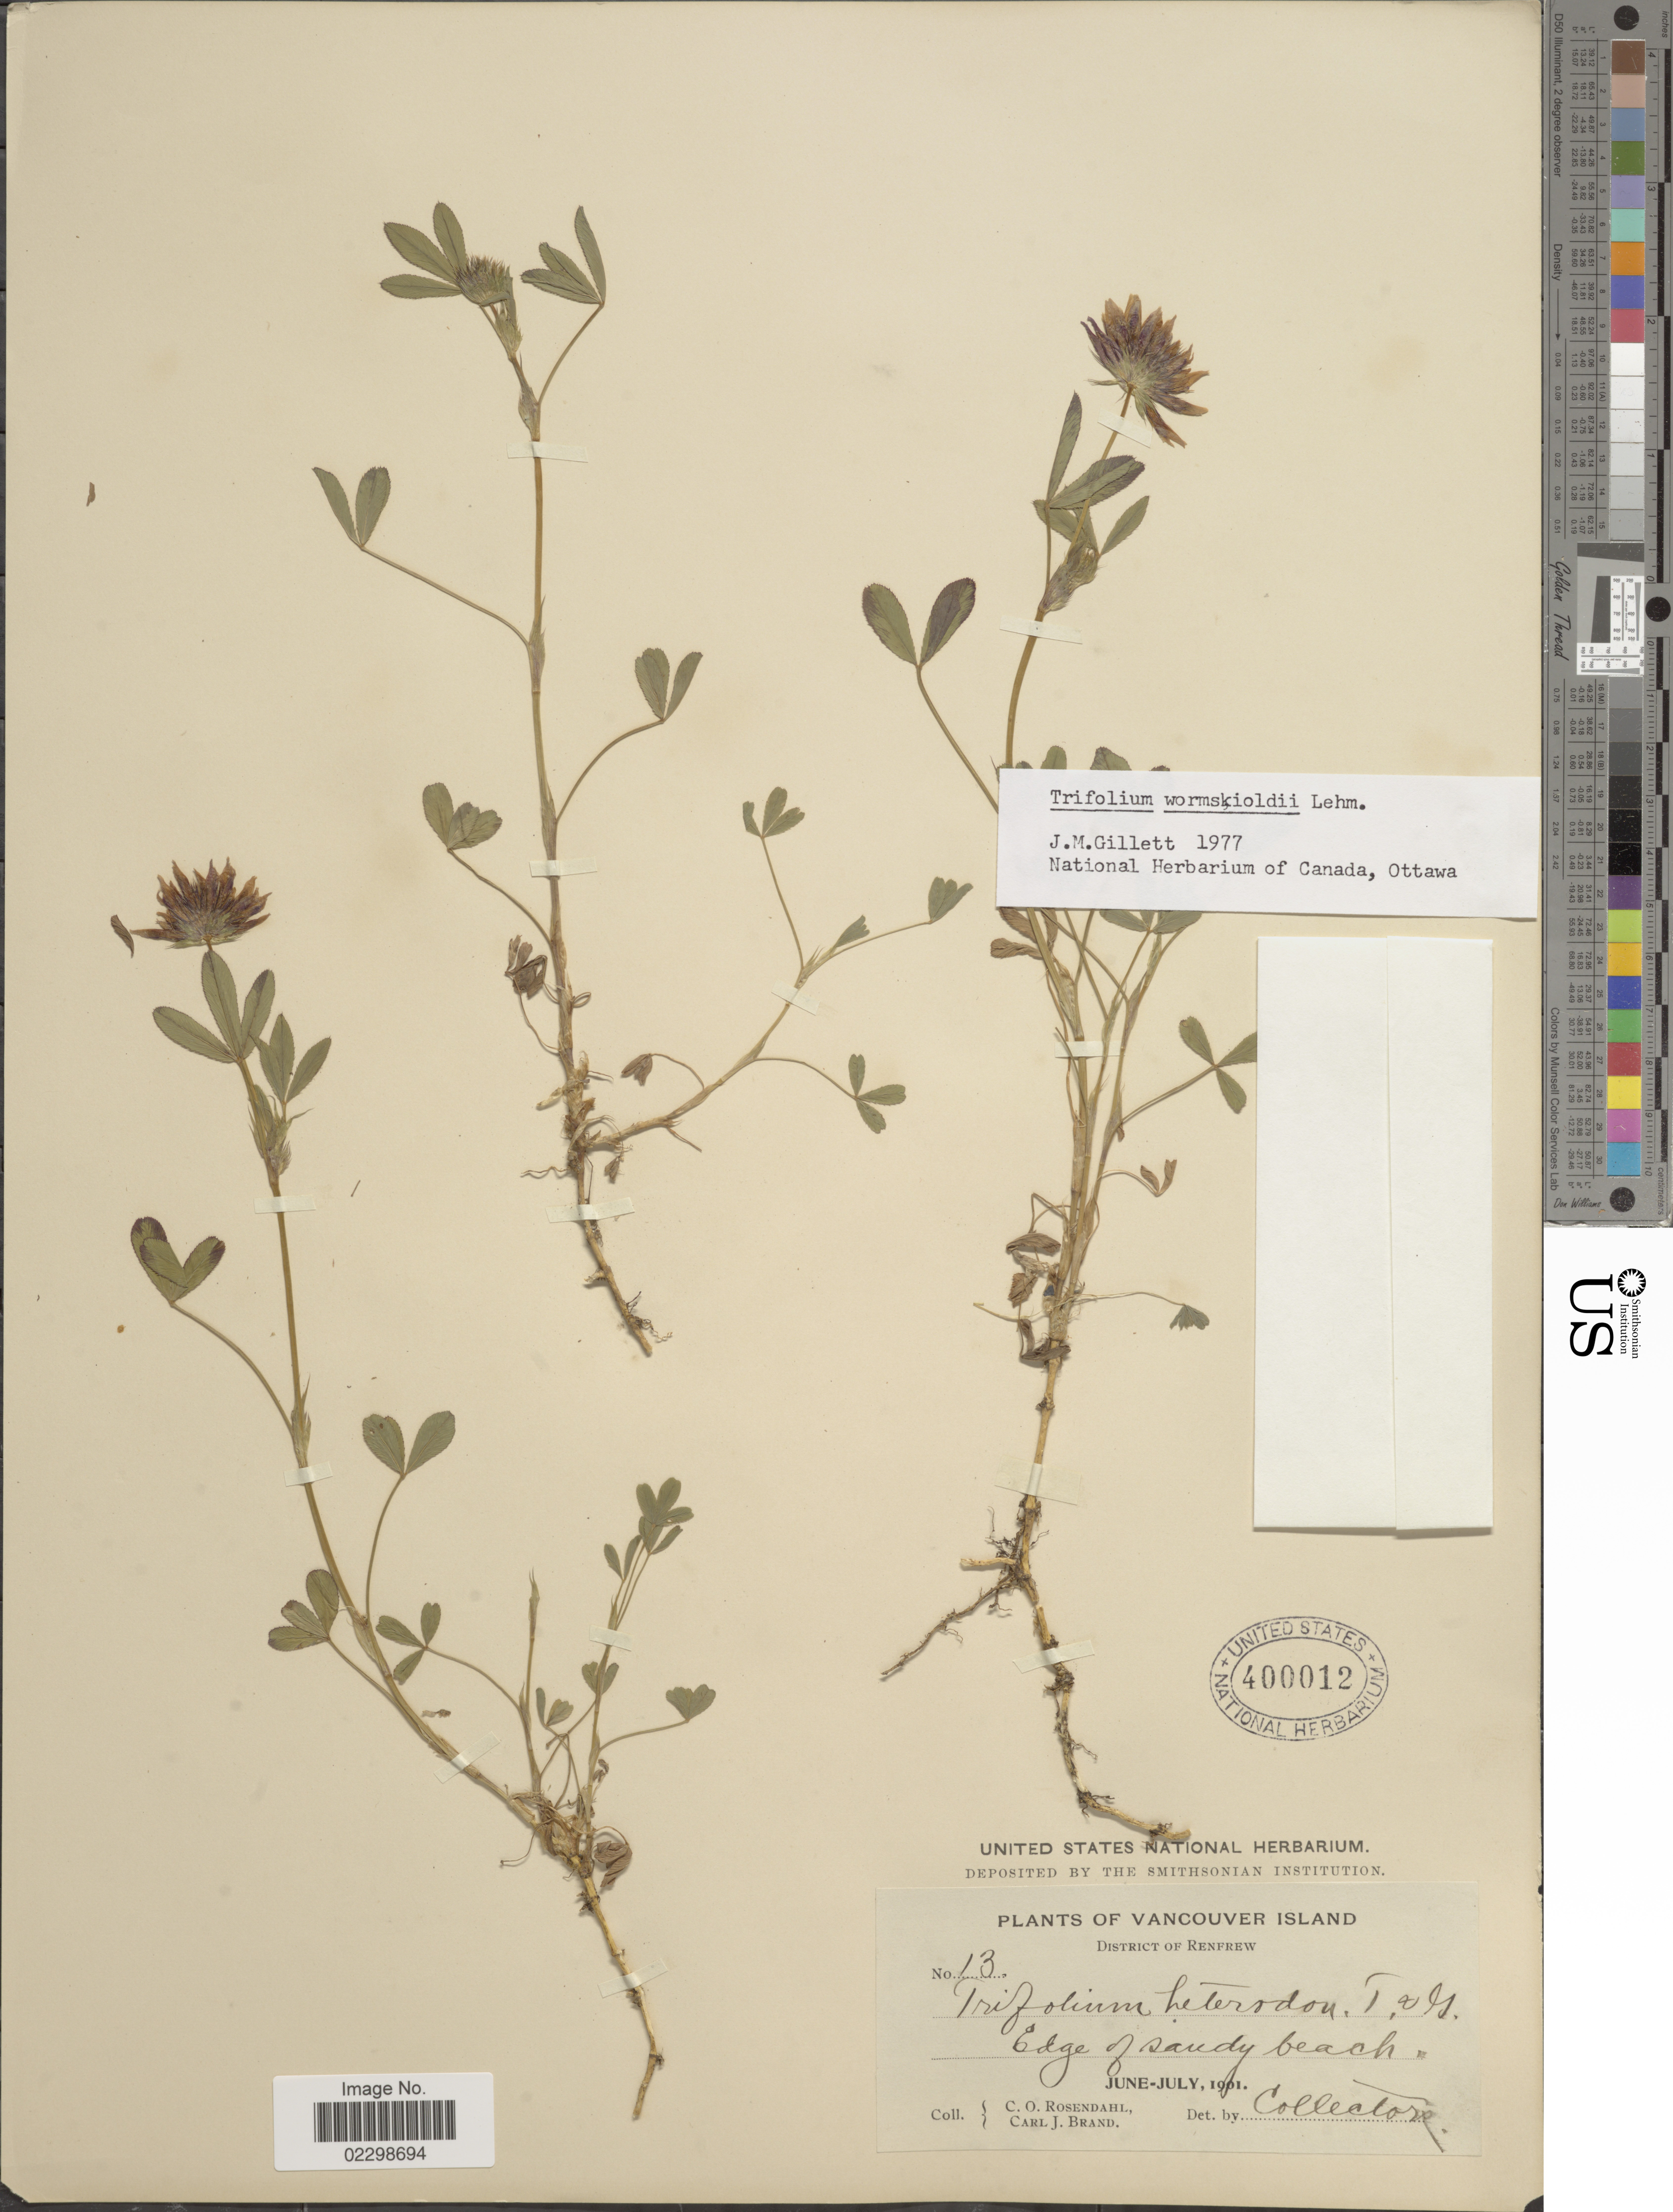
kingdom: Plantae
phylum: Tracheophyta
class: Magnoliopsida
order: Fabales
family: Fabaceae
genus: Trifolium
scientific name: Trifolium wormskioldii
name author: Lehm.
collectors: C. O. Rosendahl & C. J. Brand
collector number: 13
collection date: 1901-06/1901-07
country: Canada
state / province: British Columbia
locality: Vancouver Island, District of Renfrew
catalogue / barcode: US 400012